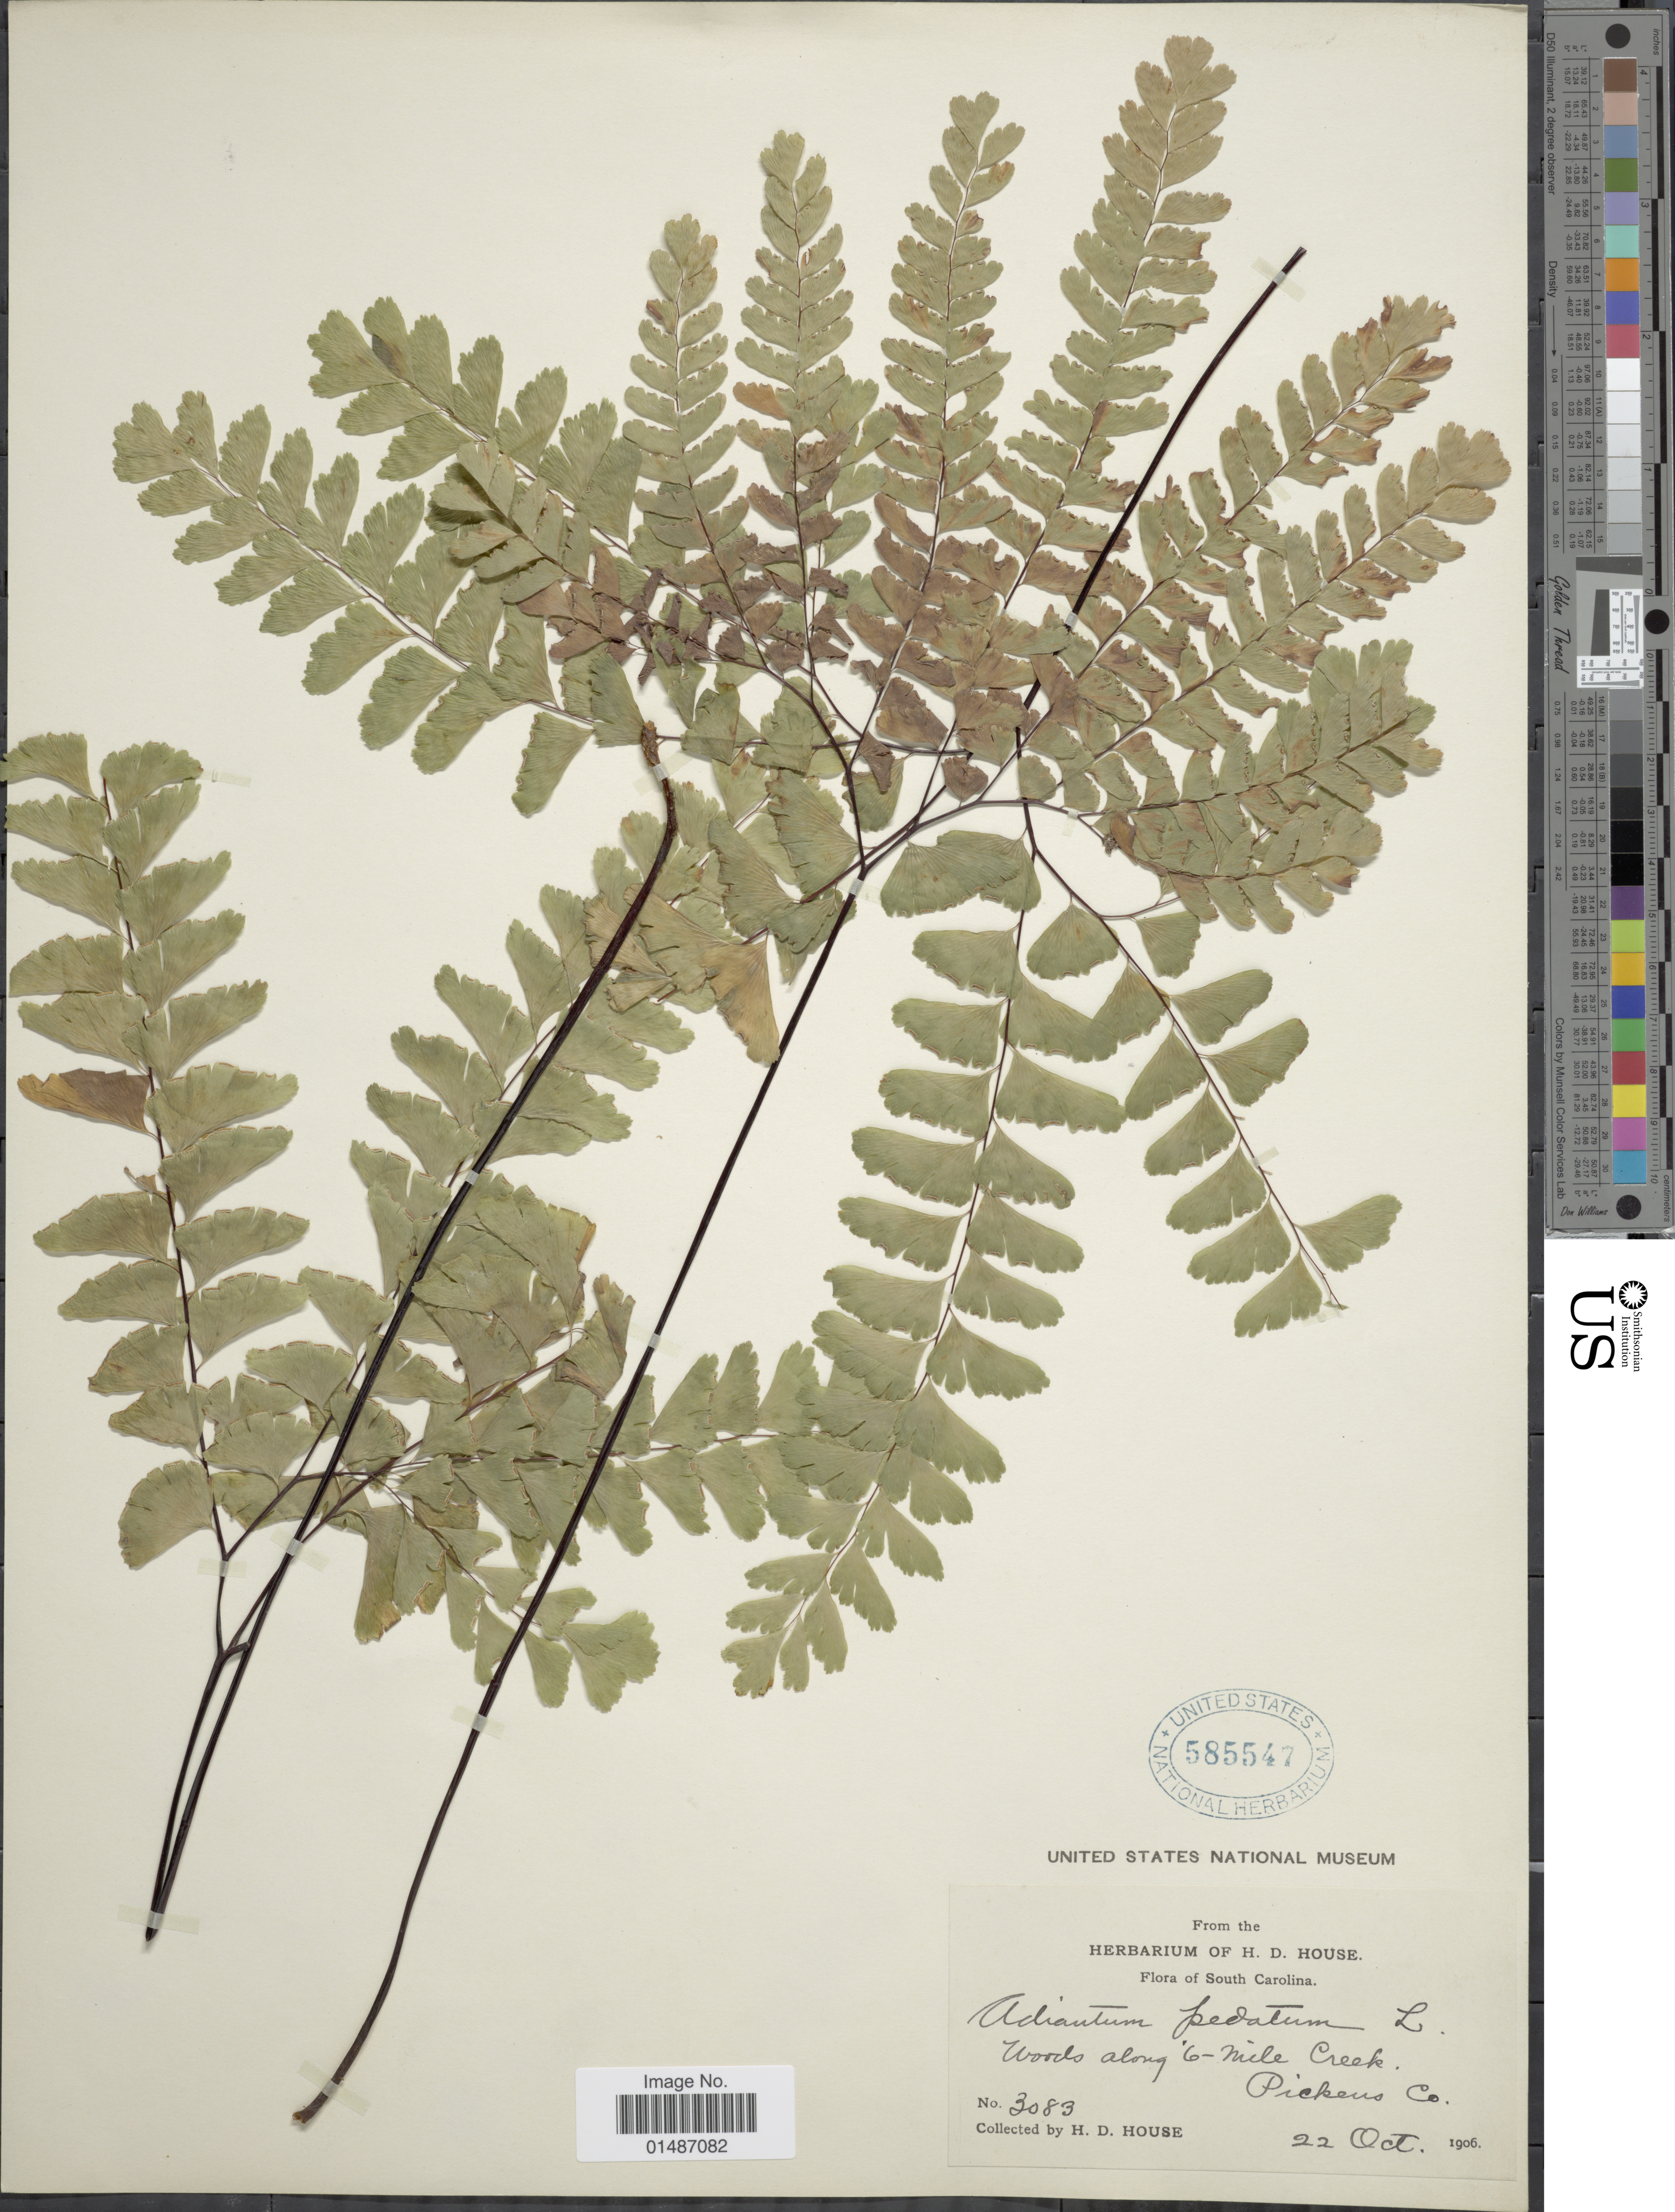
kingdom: Plantae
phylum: Tracheophyta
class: Polypodiopsida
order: Polypodiales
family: Pteridaceae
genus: Adiantum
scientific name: Adiantum pedatum var. pedatum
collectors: H. D. House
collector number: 3083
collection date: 1906-10-22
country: United States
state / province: South Carolina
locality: Woods along 6-mile Creek, Pickens Co.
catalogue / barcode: US 585547